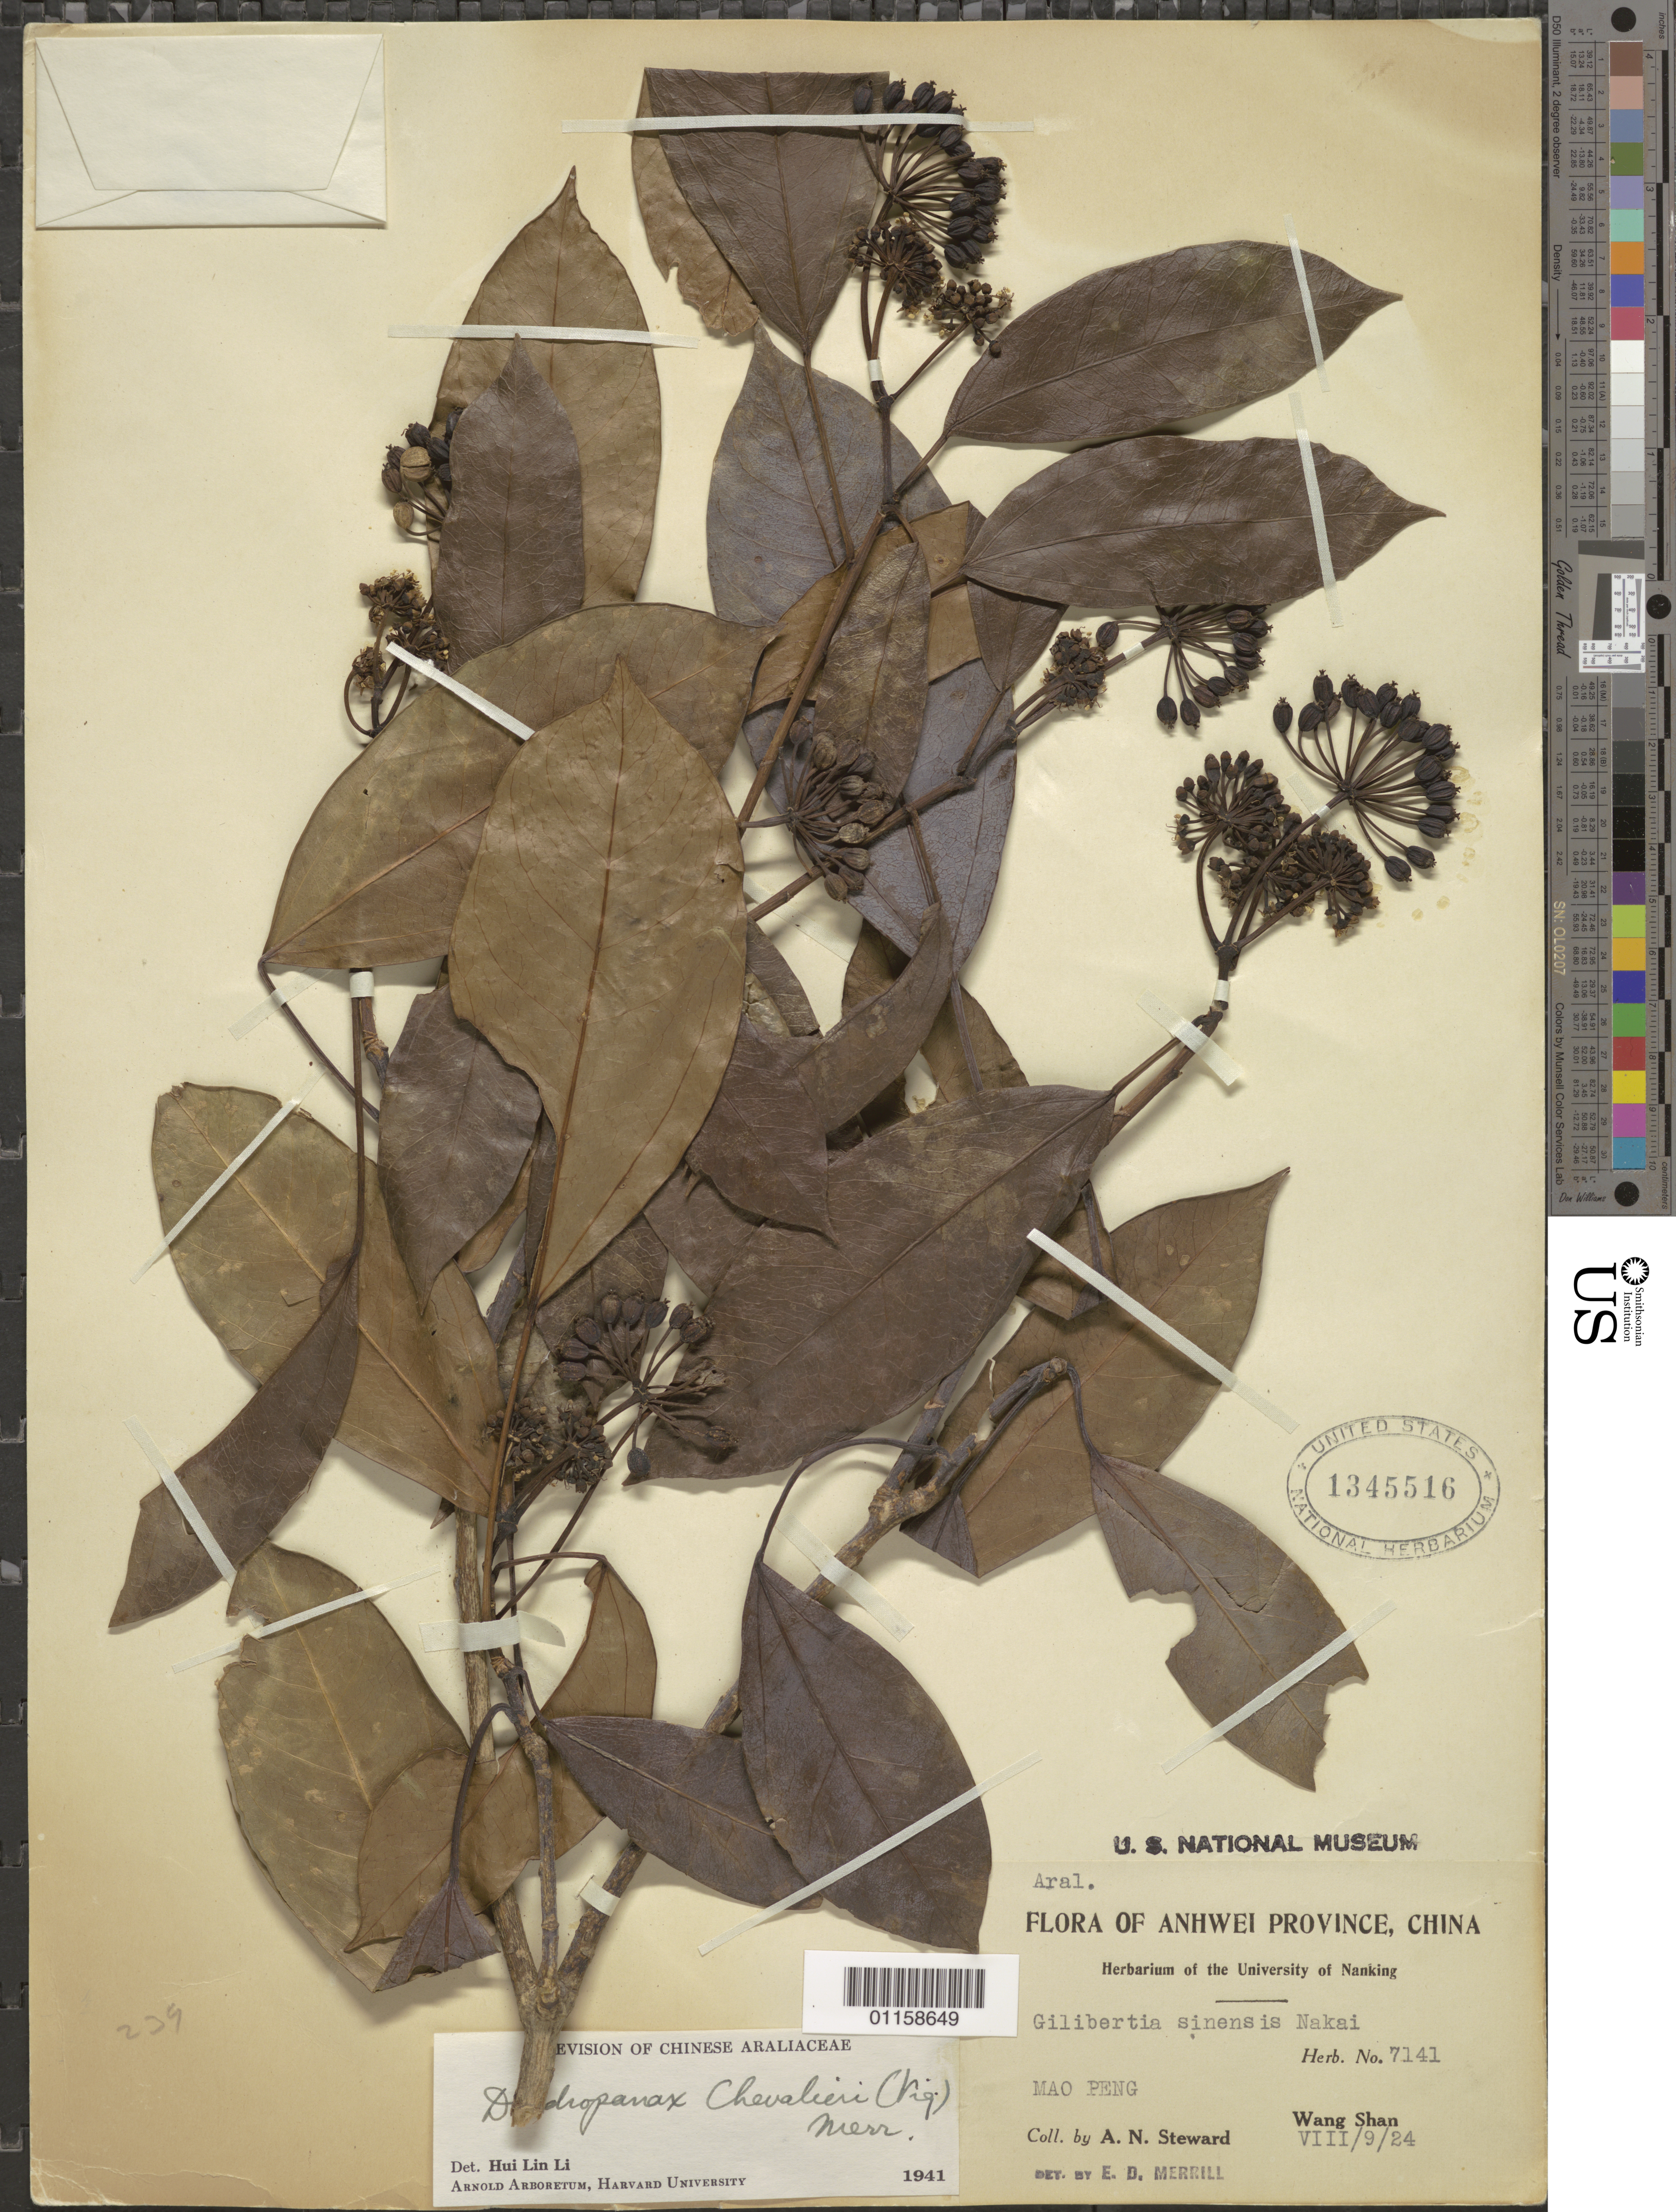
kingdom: Plantae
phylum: Tracheophyta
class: Magnoliopsida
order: Apiales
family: Araliaceae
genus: Dendropanax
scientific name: Dendropanax chevalieri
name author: (Vig.) Merr.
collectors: A. N. Steward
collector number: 7141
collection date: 1924-08-09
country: China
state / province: Anhui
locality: Mao Peng. Wang Shan.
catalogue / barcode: US 1345516